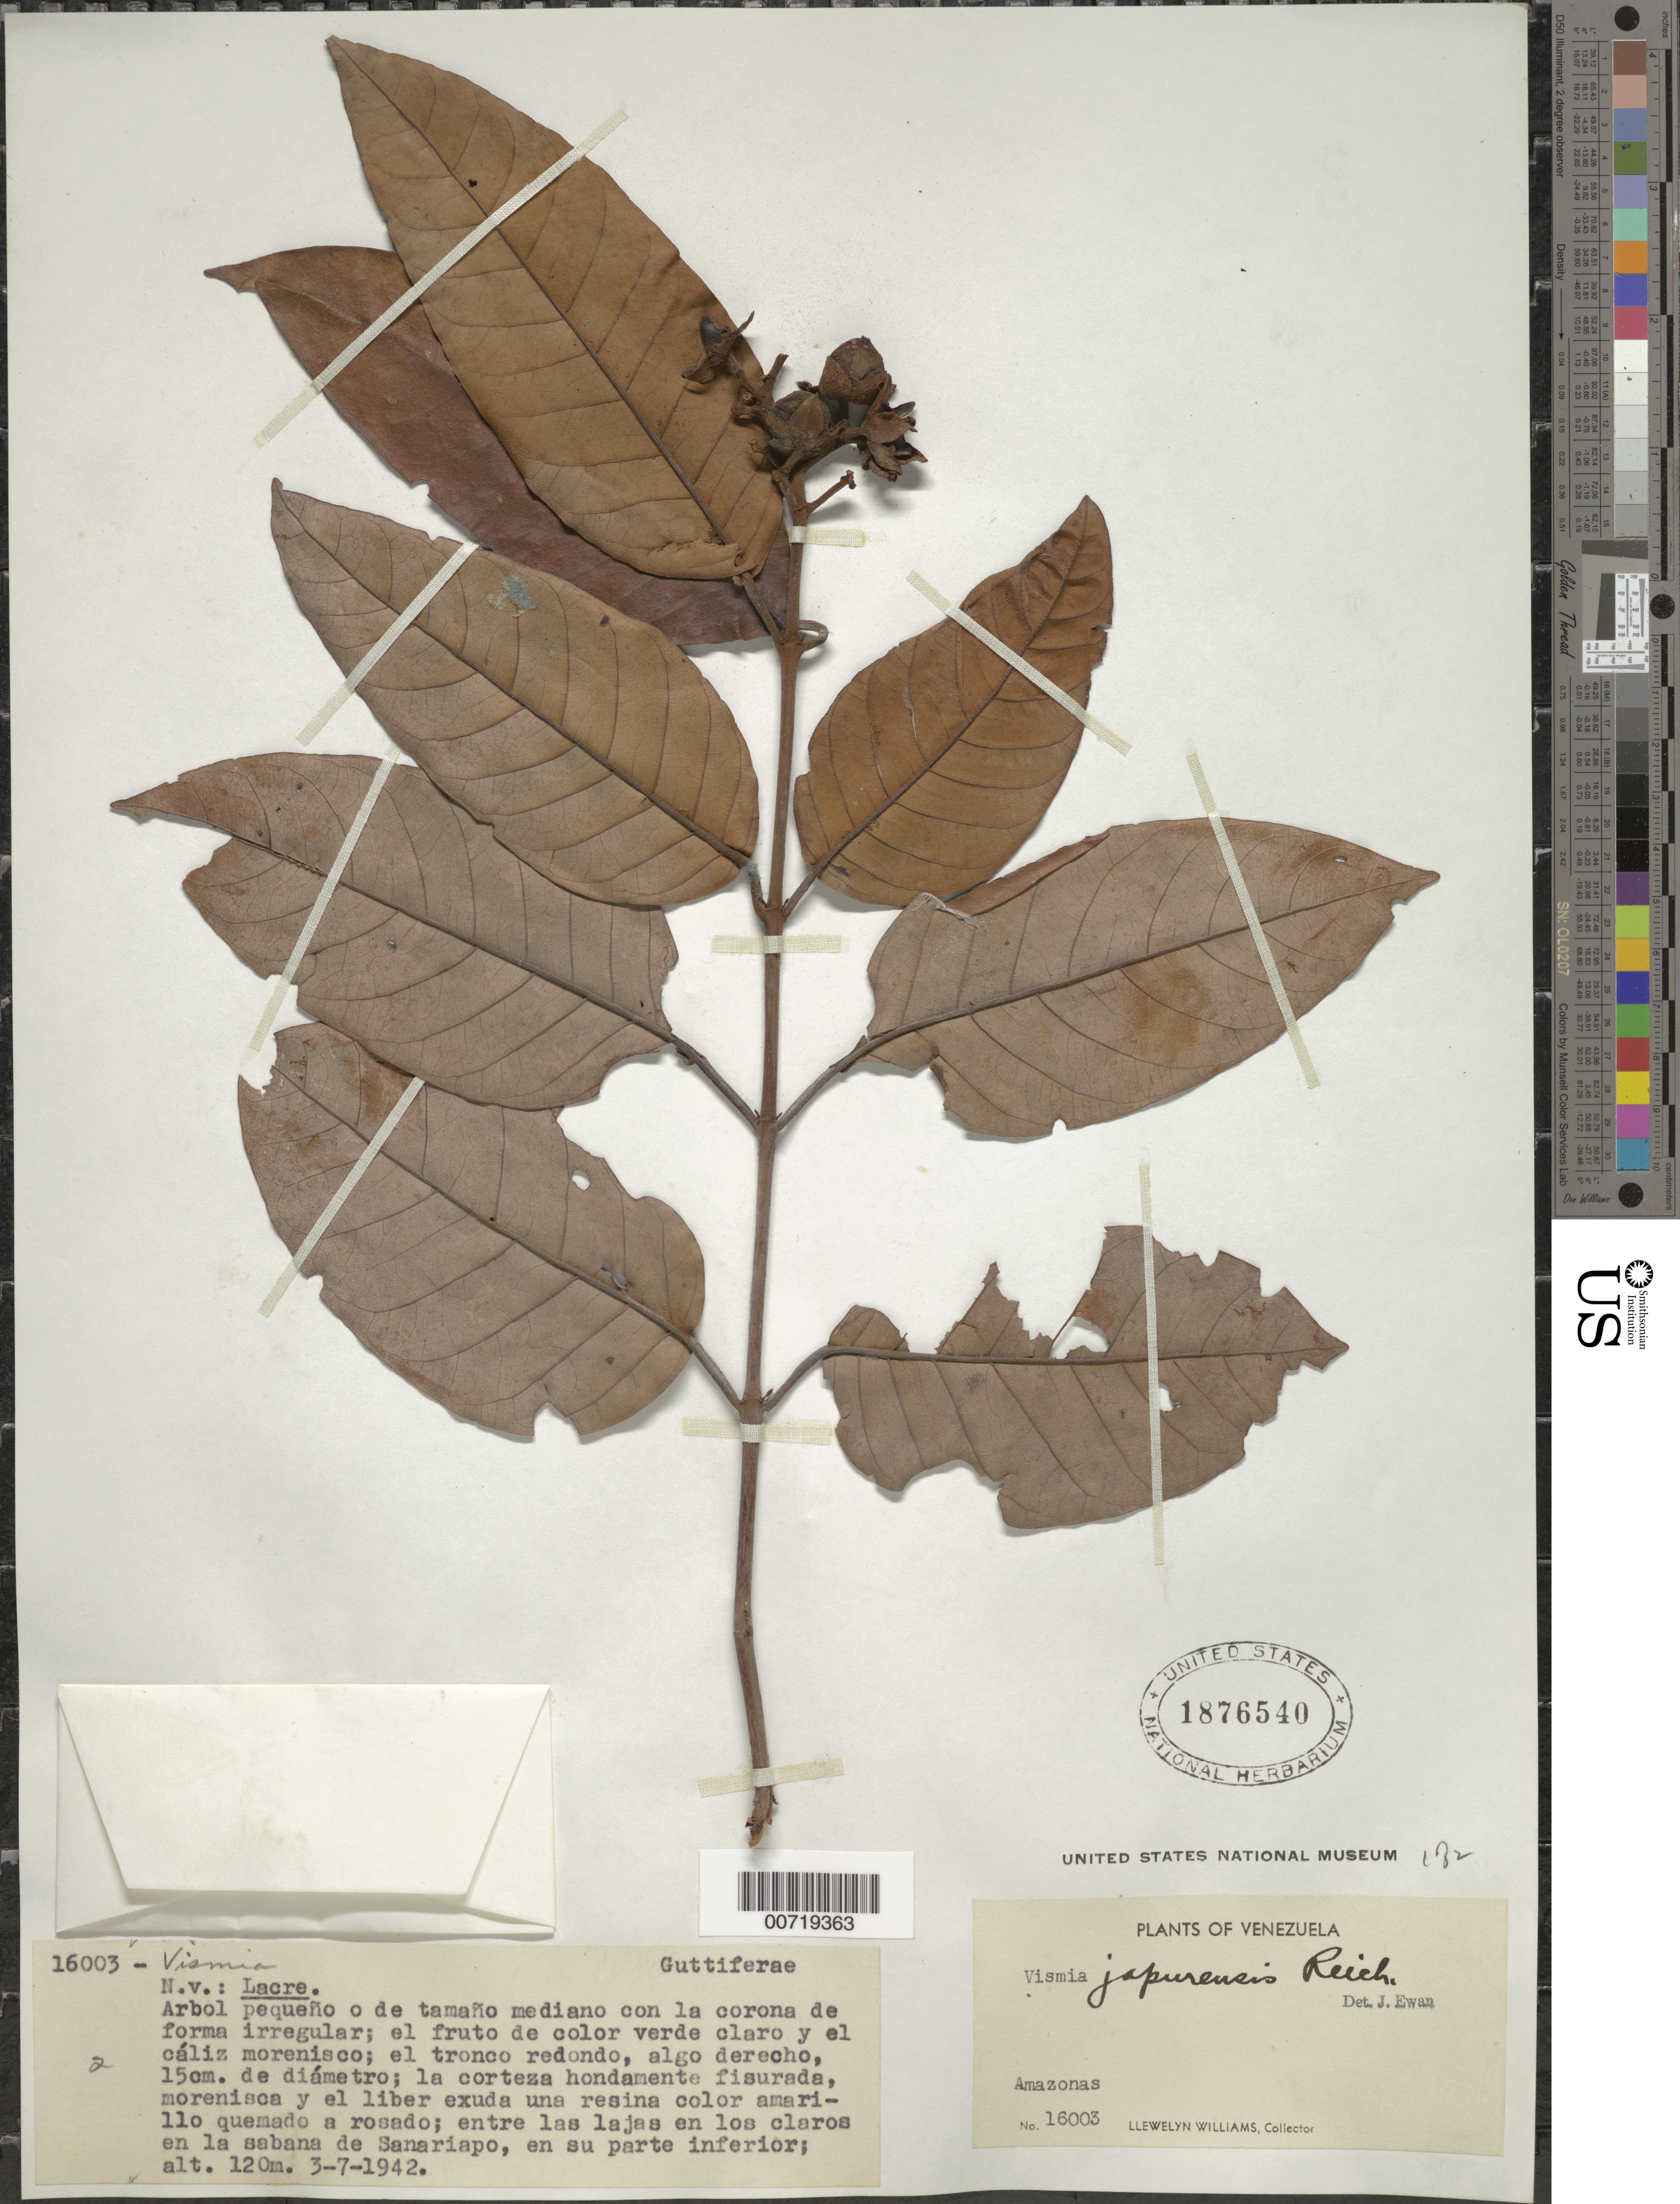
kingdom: Plantae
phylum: Tracheophyta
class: Magnoliopsida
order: Malpighiales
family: Hypericaceae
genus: Vismia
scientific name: Vismia japurensis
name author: Reichardt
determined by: Ewan, J. A.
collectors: Ll. Williams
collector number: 16003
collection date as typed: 3-Jul-42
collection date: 1942-07-03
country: Venezuela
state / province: Amazonas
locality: Río Sanariapo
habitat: Entre las lajas en los claros en la sabana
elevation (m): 120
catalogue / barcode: US 1876540